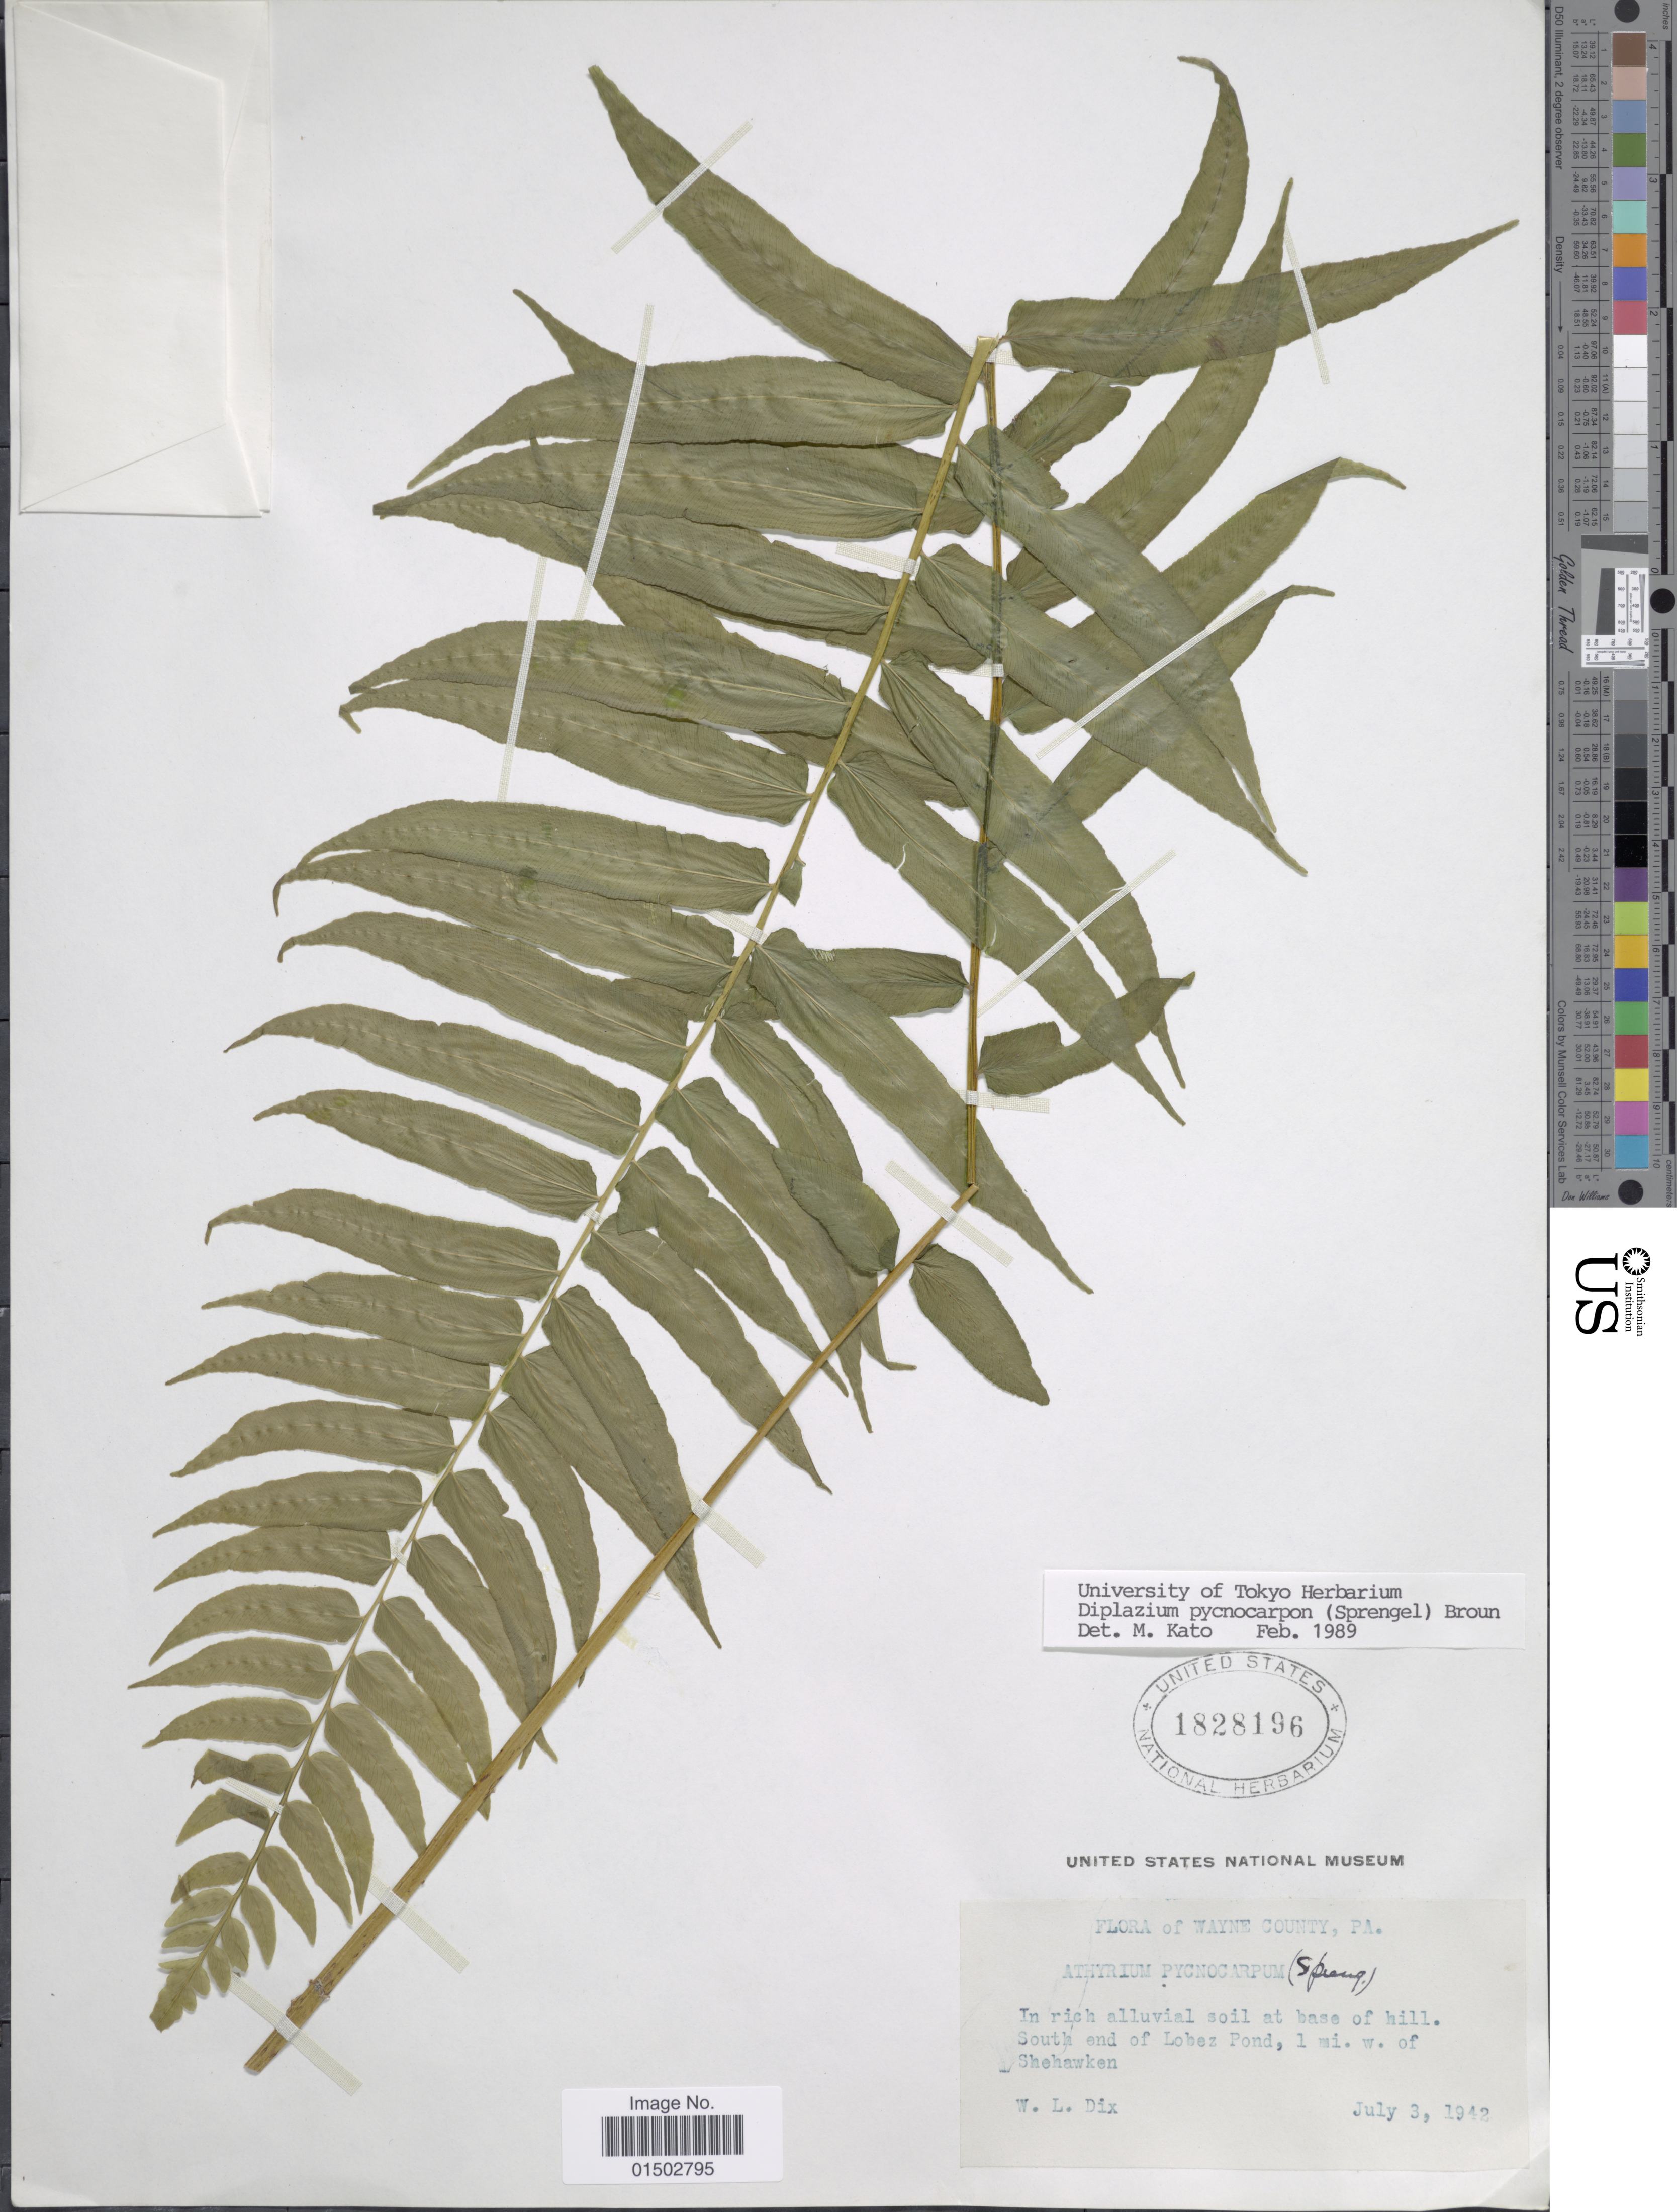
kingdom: Plantae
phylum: Tracheophyta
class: Polypodiopsida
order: Polypodiales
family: Diplaziopsidaceae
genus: Homalosorus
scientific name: Homalosorus pycnocarpos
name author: (Spreng.) Pic. Serm.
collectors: W. Dix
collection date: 1942-07-03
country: United States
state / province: Pennsylvania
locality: Wayne County, in rich alluvial soil at base of hill. South end of Lobez Pond, 1 mi. w. of Shehaaken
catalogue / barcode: US 1828196